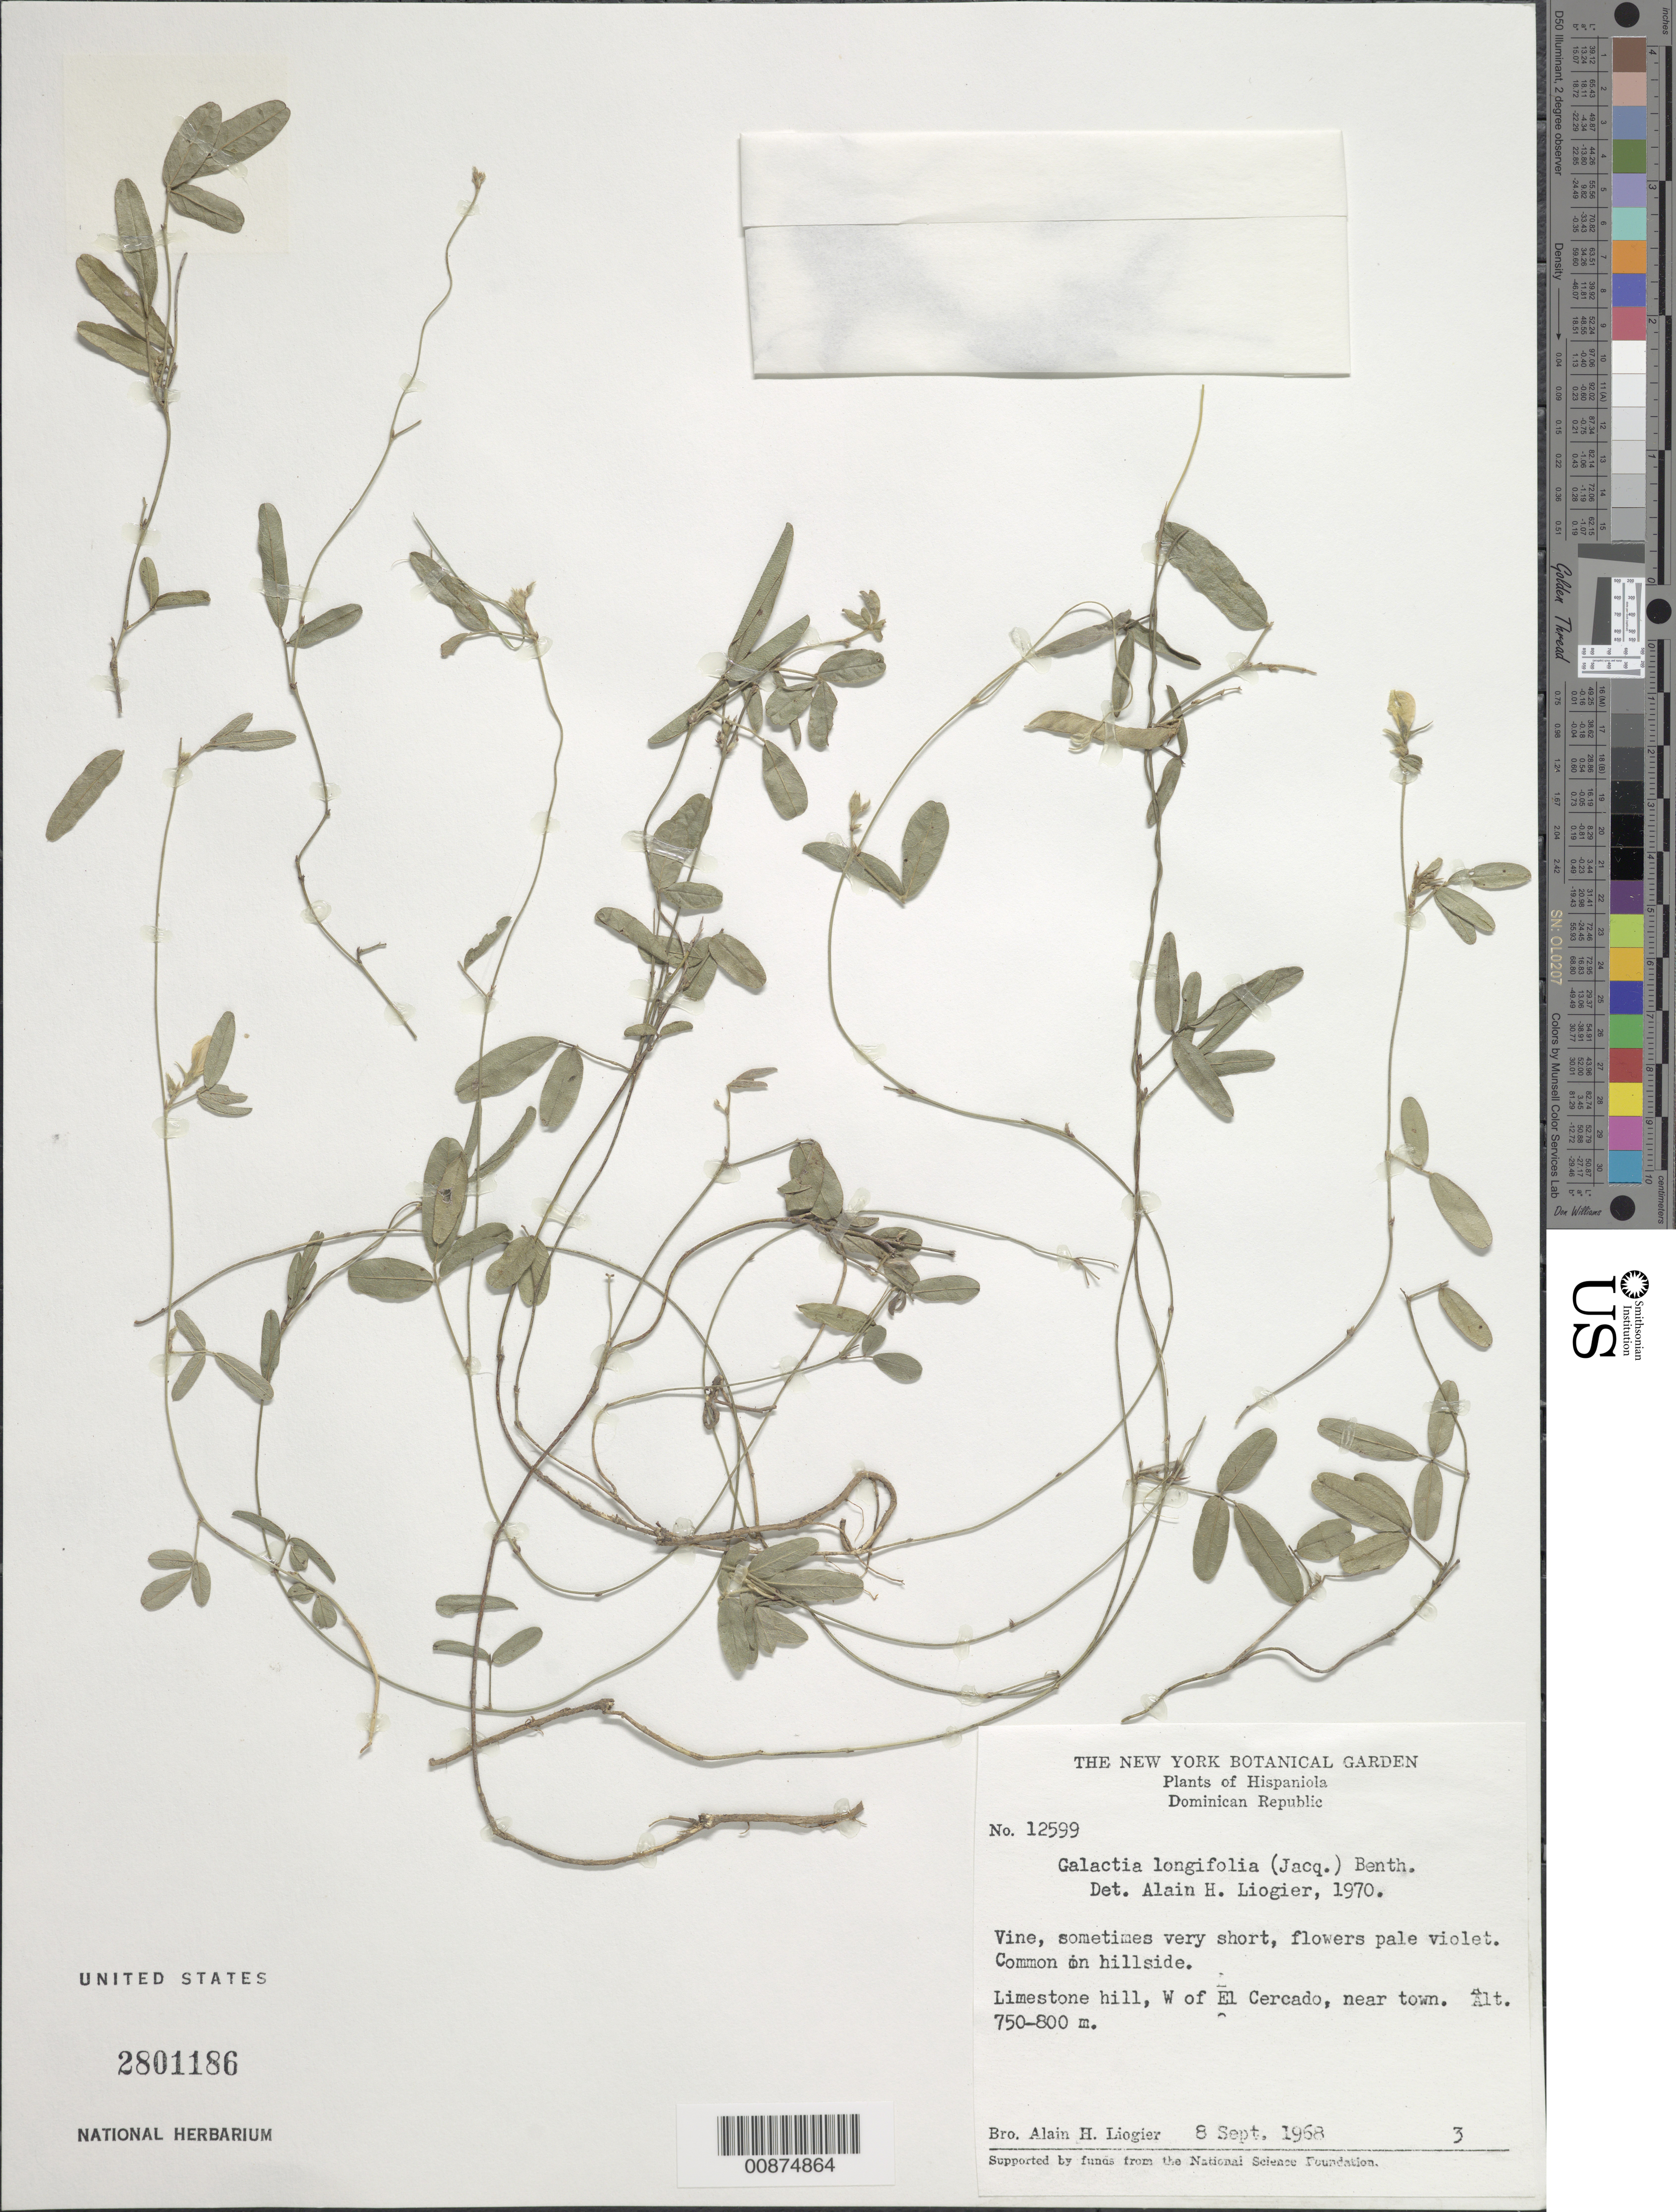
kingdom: Plantae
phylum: Tracheophyta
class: Magnoliopsida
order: Fabales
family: Fabaceae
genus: Galactia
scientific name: Galactia longifolia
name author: (Jacq.) Benth.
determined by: Liogier, Alain H.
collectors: A. H. Liogier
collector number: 12599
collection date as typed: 08 Sep 1968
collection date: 1968-09-08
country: Dominican Republic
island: Hispaniola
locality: Limestone hill, W of El Cercado, near town.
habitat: Common on hillside. Limestone hillside.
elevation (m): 750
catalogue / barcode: US 2801186